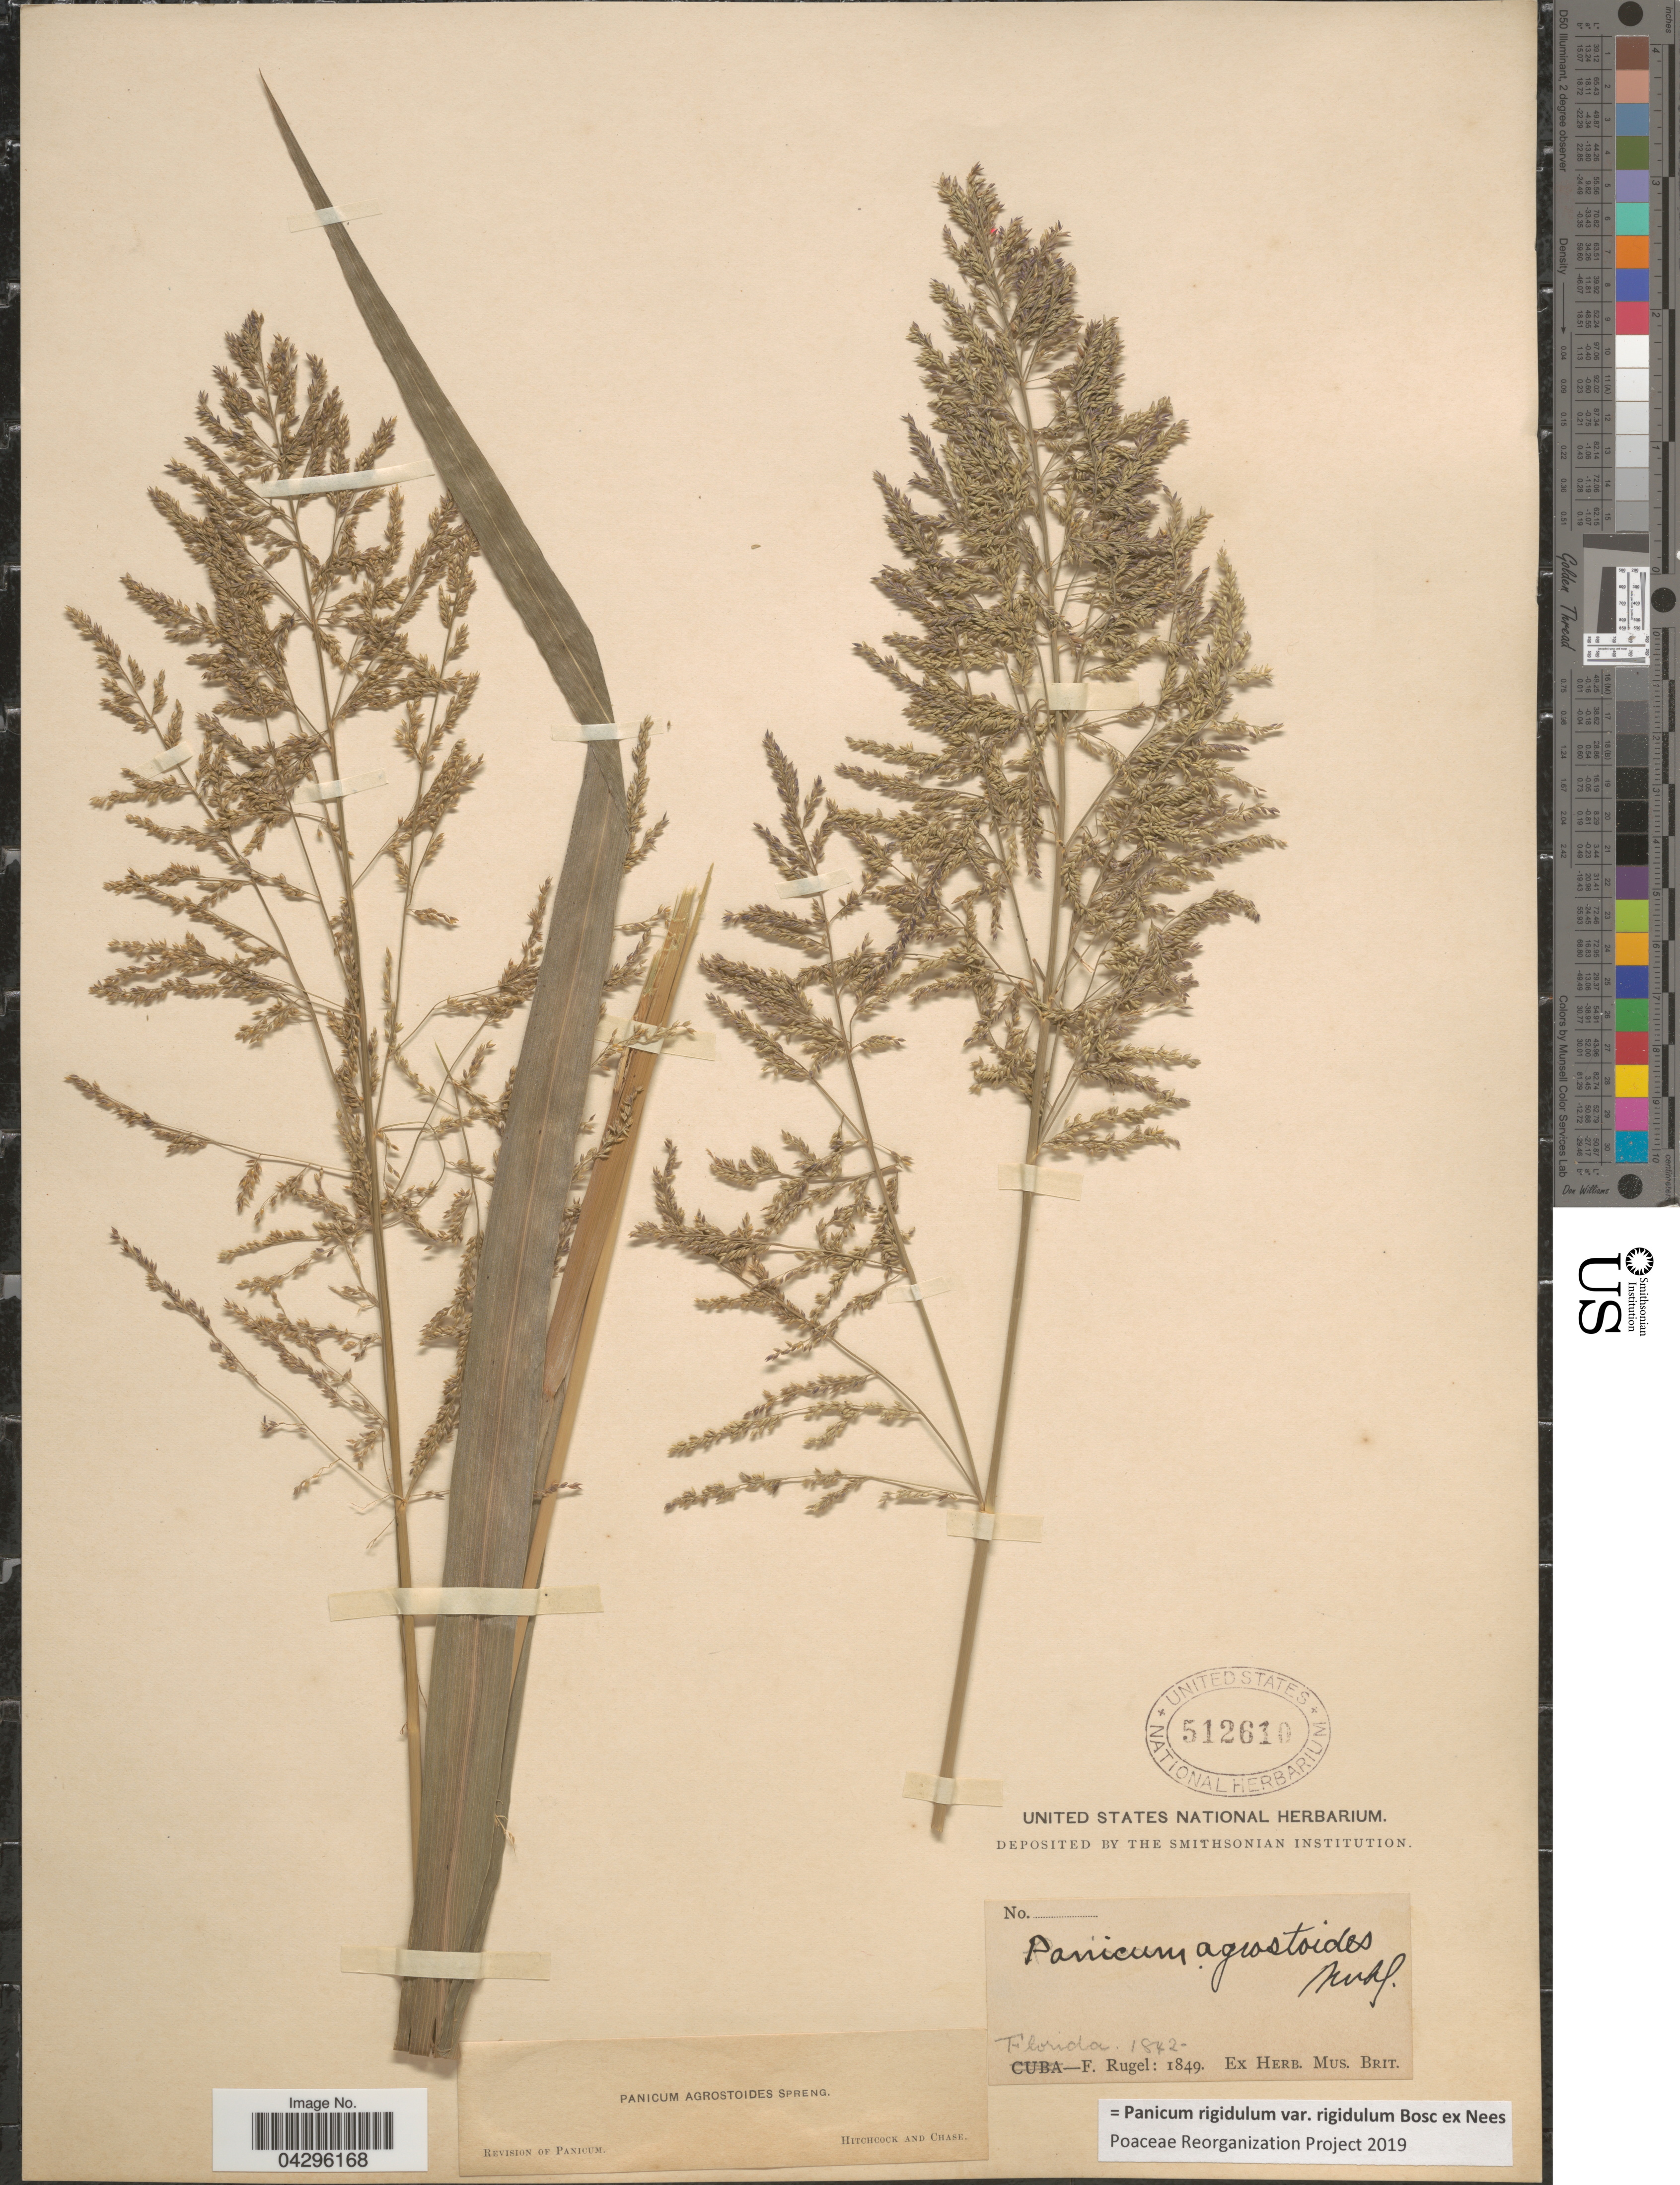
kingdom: Plantae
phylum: Tracheophyta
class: Liliopsida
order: Poales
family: Poaceae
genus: Panicum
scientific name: Panicum rigidulum var. rigidulum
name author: Bosc ex Nees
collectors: F. Rugel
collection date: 1842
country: United States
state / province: Florida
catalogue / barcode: US 51260